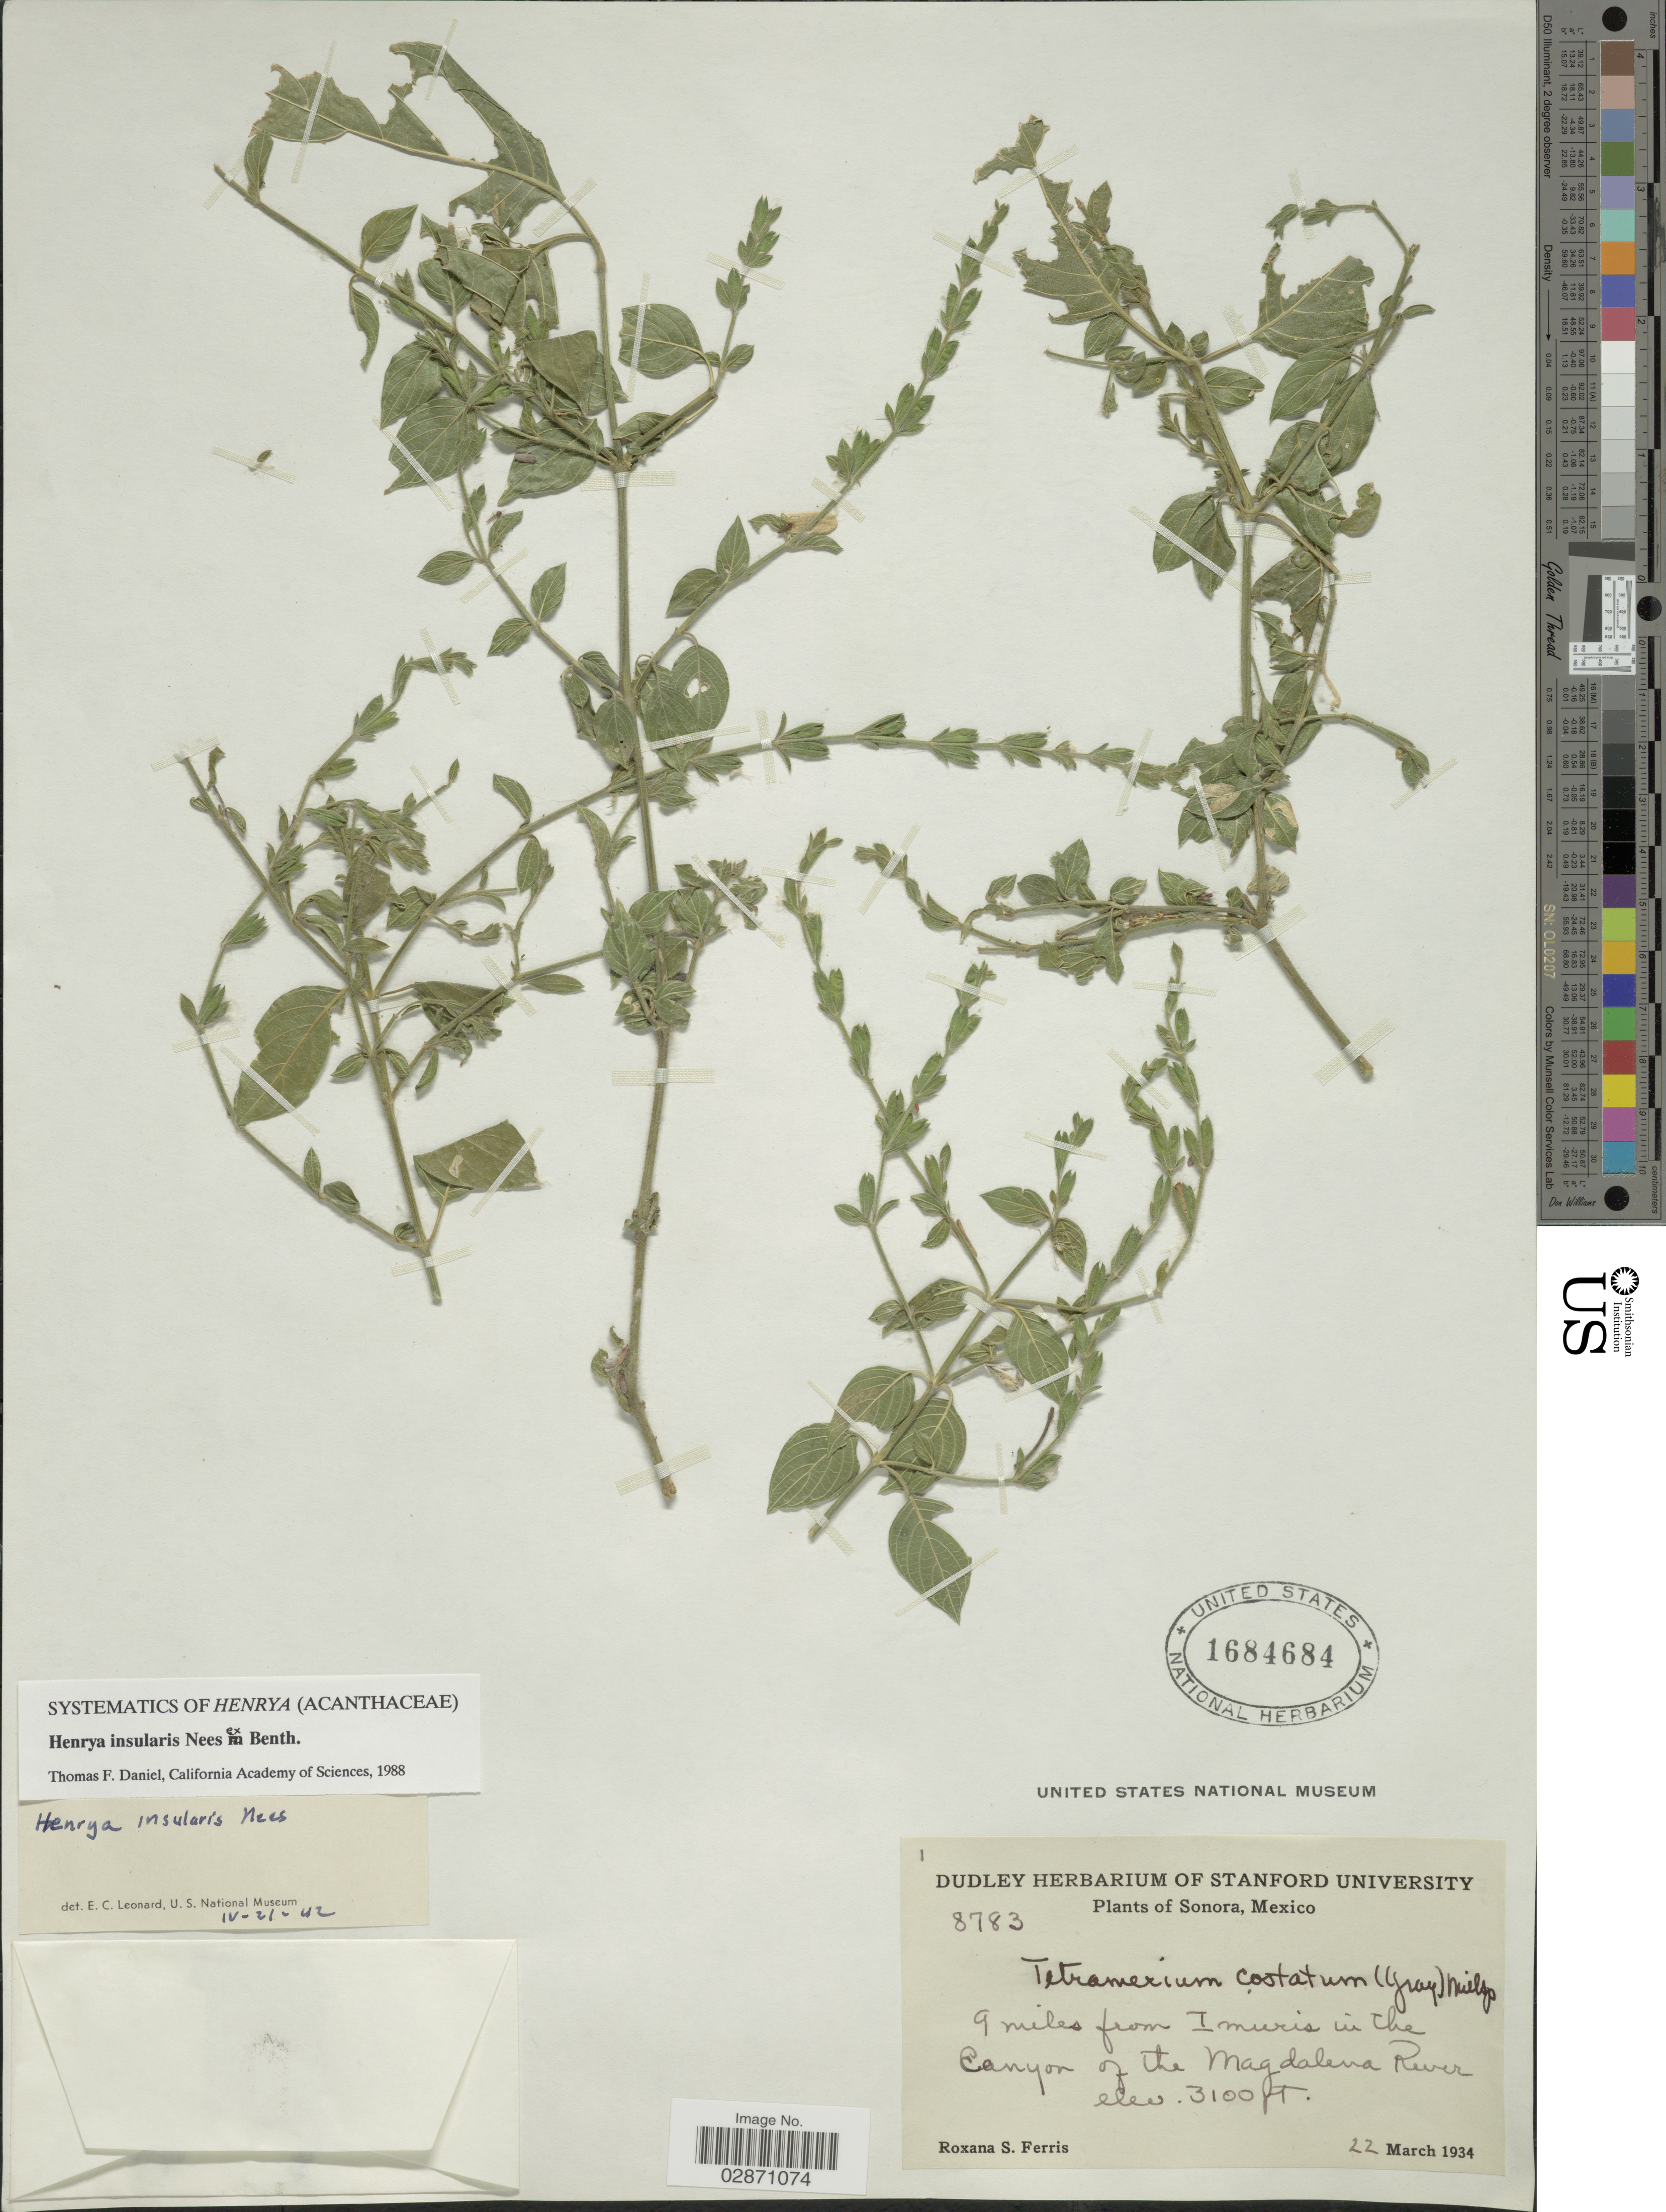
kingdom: Plantae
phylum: Tracheophyta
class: Magnoliopsida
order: Lamiales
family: Acanthaceae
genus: Henrya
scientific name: Henrya insularis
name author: Nees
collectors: R. S. Ferris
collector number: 8783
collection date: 1934-03-22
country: Mexico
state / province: Sonora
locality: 9 miles from Imuris in the Canyon of the Magdalena River.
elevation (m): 945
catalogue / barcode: US 1684684